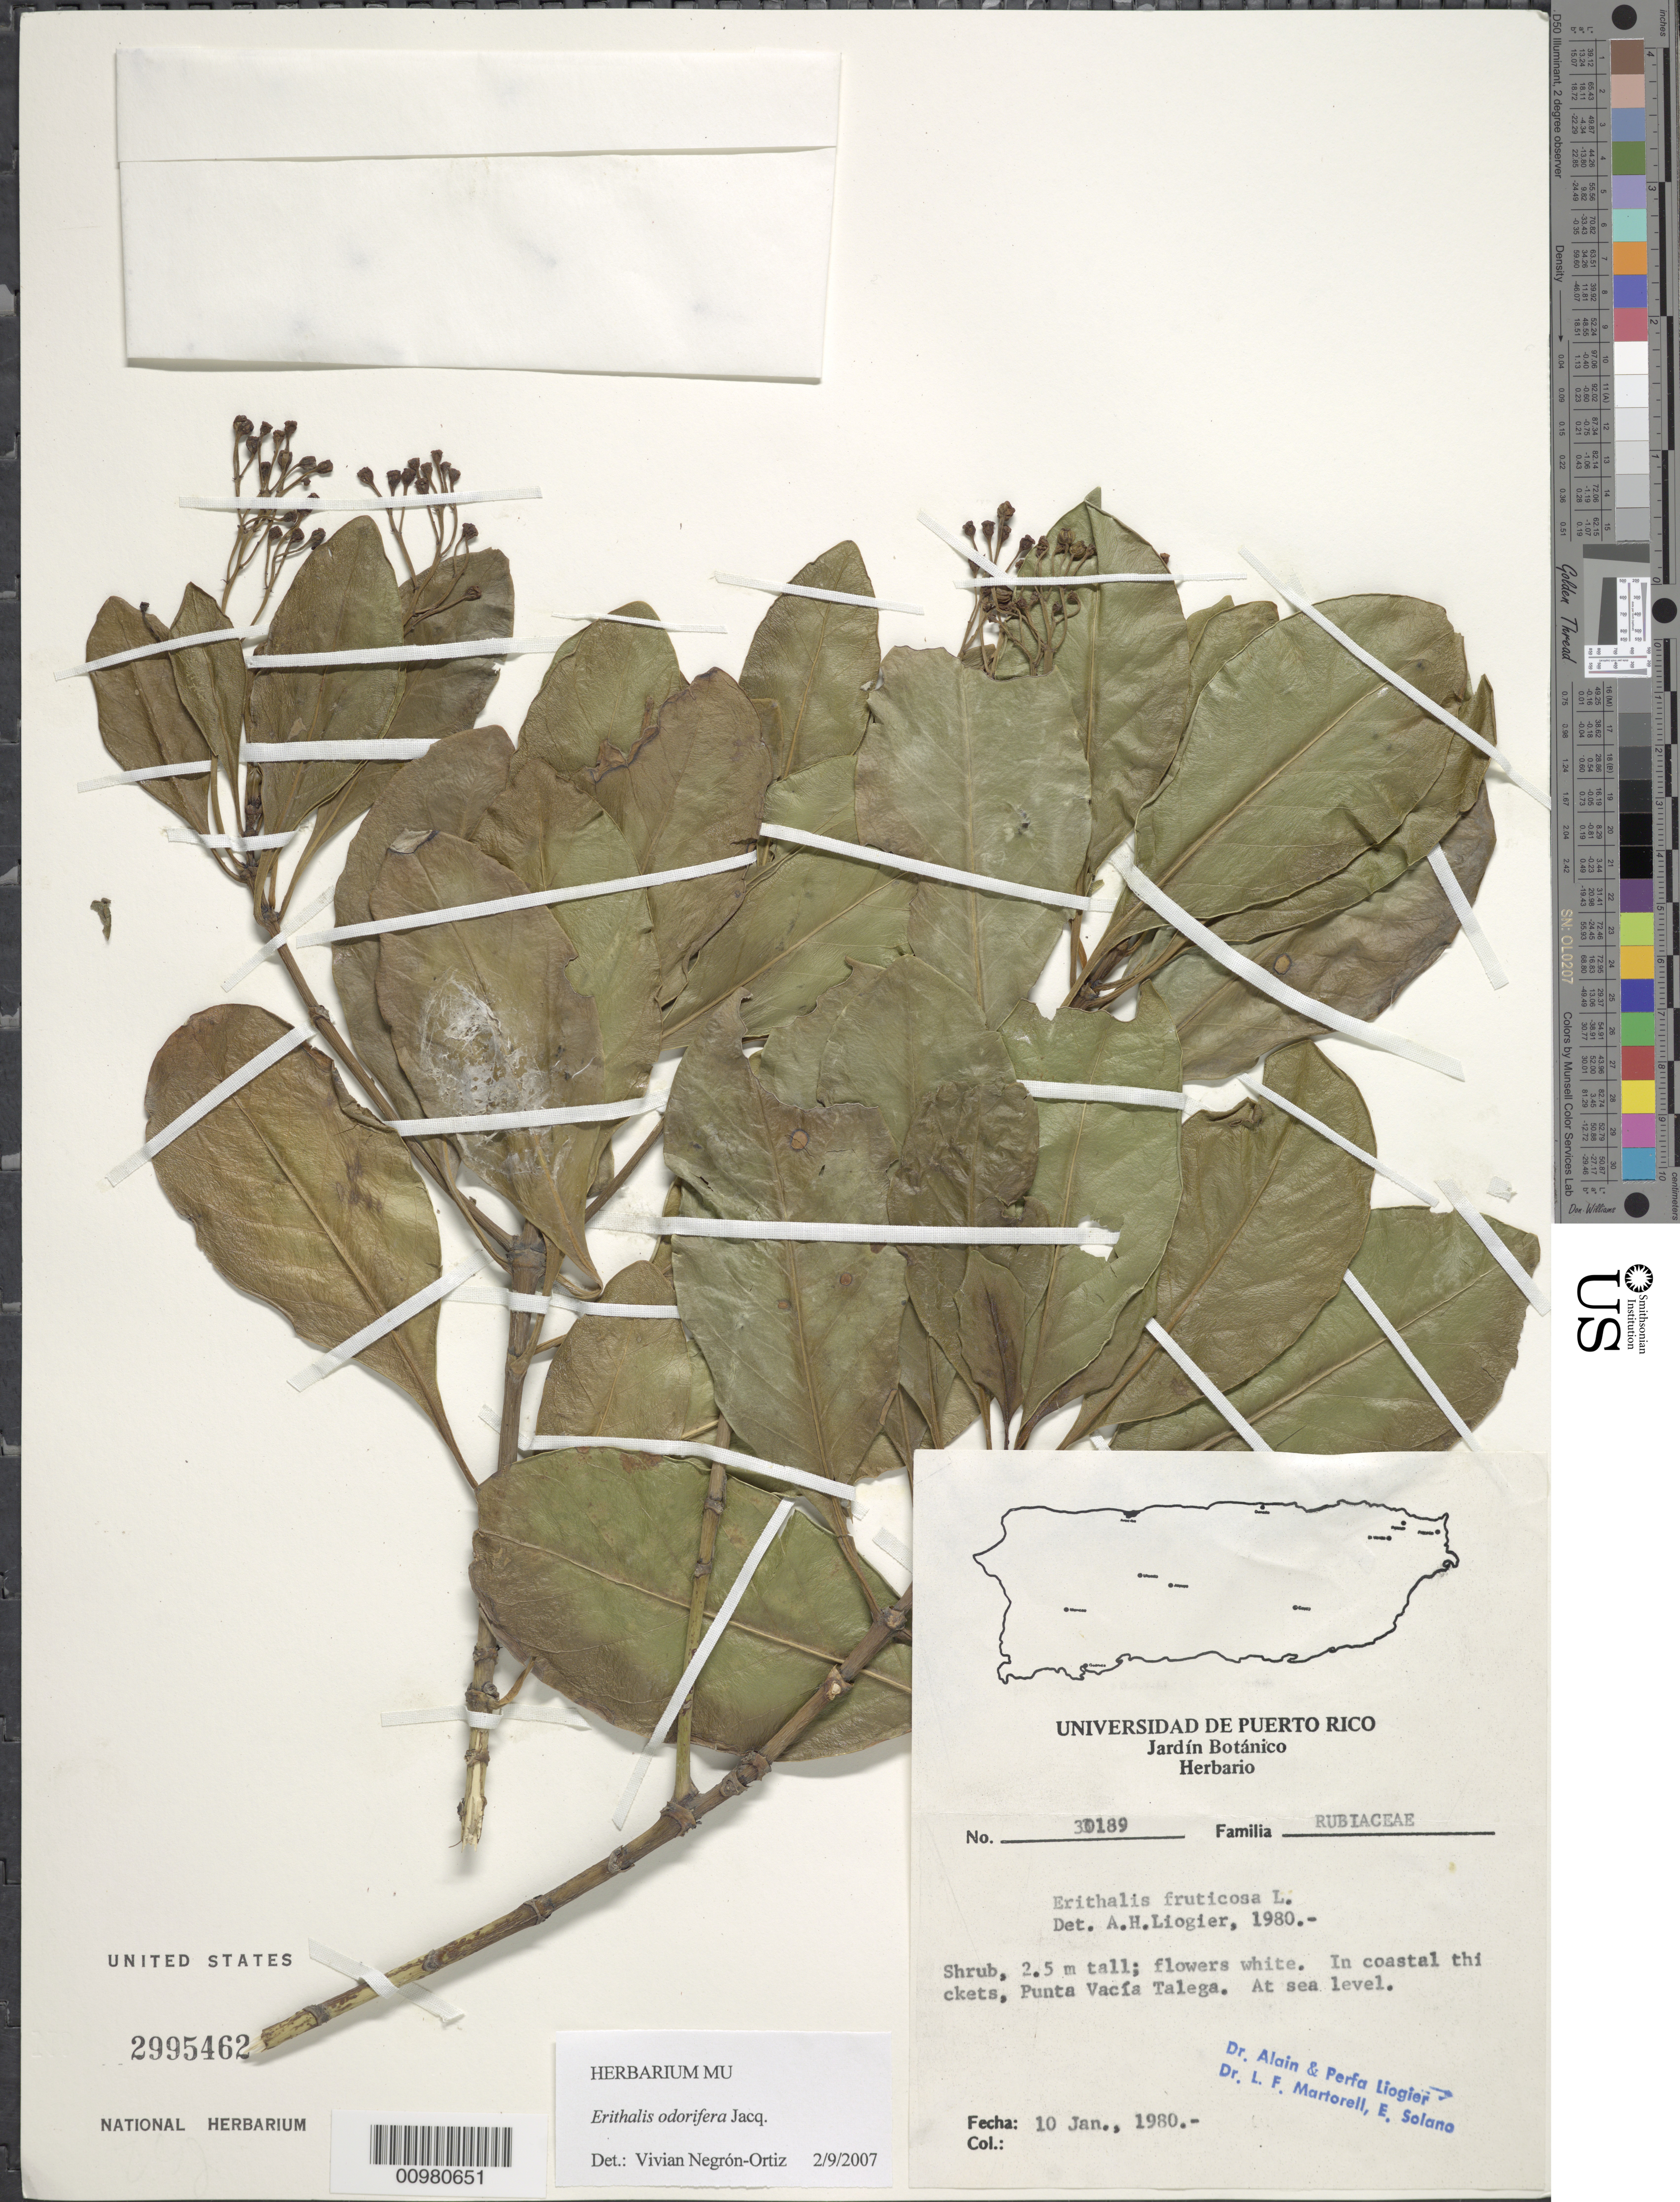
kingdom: Plantae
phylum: Tracheophyta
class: Magnoliopsida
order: Gentianales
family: Rubiaceae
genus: Erithalis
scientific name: Erithalis odorifera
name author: Jacq.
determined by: Negrón-Ortiz, V.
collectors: A. H. Liogier, M. P. Liogier, L. Martorell & E. Solano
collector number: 30189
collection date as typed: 10 Jan 1980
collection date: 1980-01-10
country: Puerto Rico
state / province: Carolina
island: Puerto Rico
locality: Punta Vacía Talega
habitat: Coastal thickets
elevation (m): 0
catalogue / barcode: US 2995462